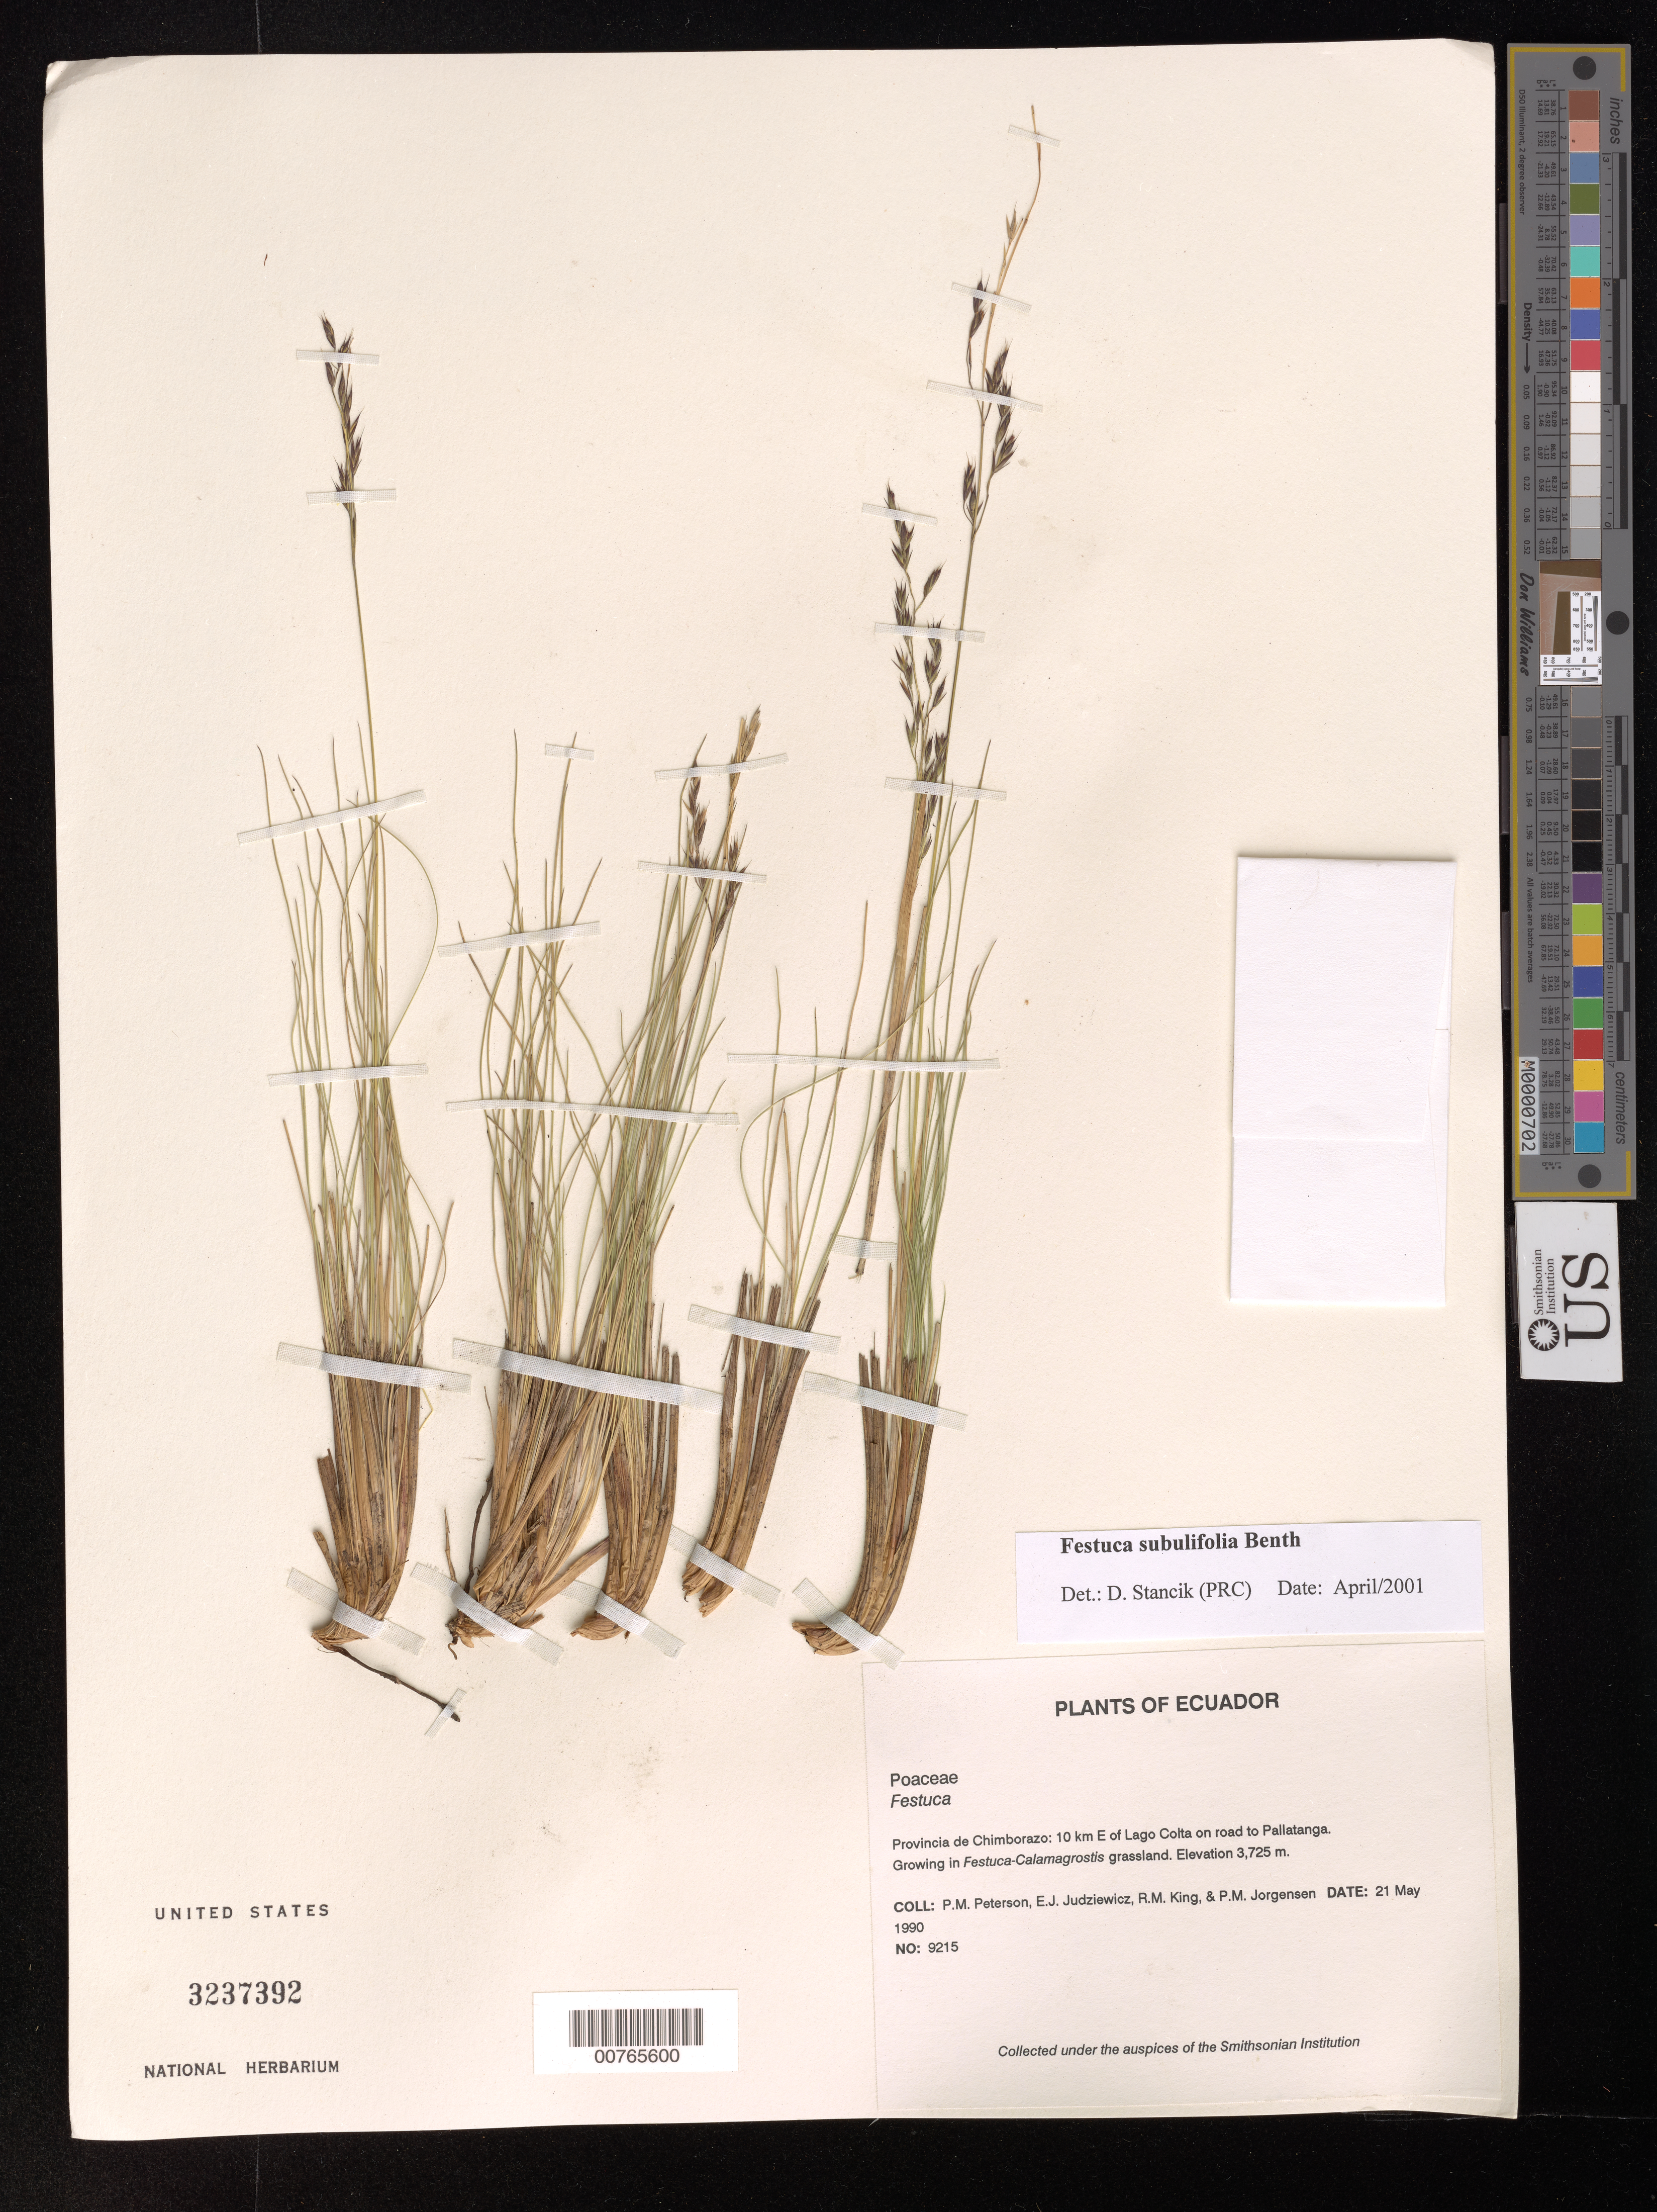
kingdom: Plantae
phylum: Tracheophyta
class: Liliopsida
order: Poales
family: Poaceae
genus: Festuca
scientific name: Festuca subulifolia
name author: Benth.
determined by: Stancik, D.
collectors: P. M. Peterson, E. J. Judziewicz, R. M. King & P. M. Jørgensen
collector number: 09215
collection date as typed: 21 May 1990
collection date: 1990-05-21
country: Ecuador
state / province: Chimborazo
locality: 10 km E of Lago Colta on road to Pallatanga.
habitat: Growing in Festuca-Calamagrostis grassland.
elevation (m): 3725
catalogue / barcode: US 3237392